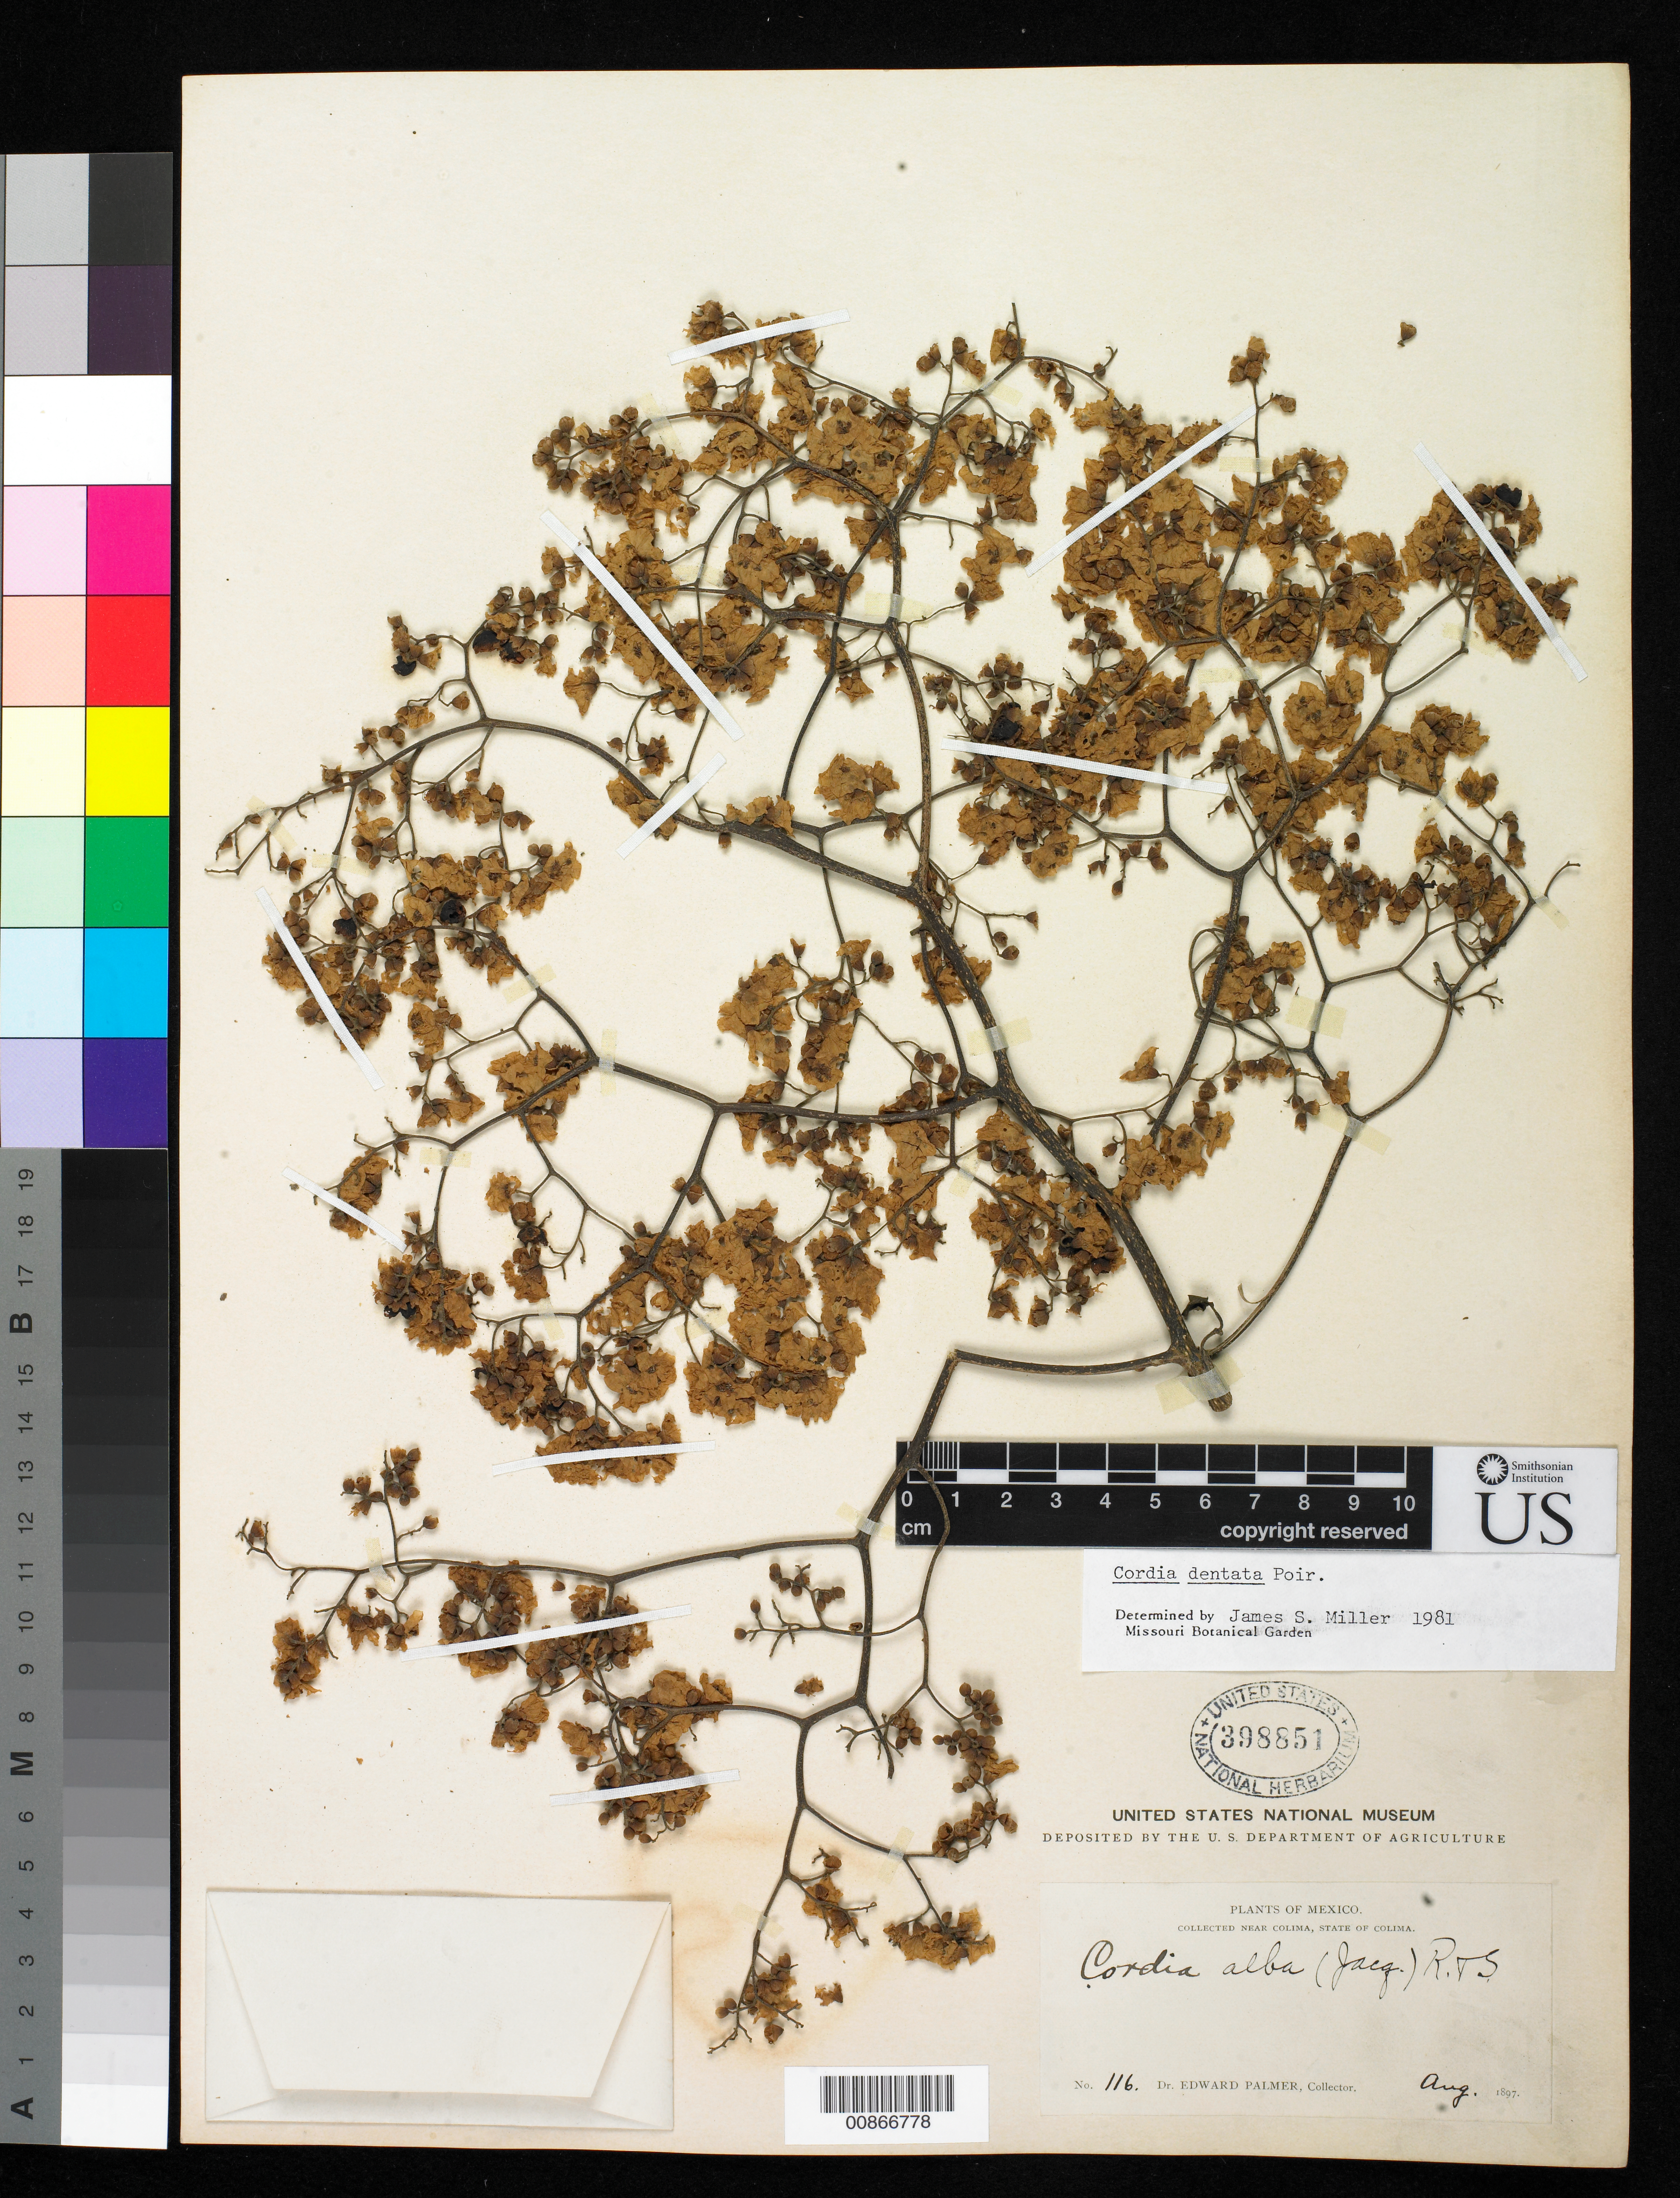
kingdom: Plantae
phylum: Tracheophyta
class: Magnoliopsida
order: Boraginales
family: Cordiaceae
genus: Cordia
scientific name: Cordia dentata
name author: Poir.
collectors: E. Palmer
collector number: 116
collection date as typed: Aug 1897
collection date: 1897-08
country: Mexico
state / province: Colima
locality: Near Colima, Colima.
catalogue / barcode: US 398851